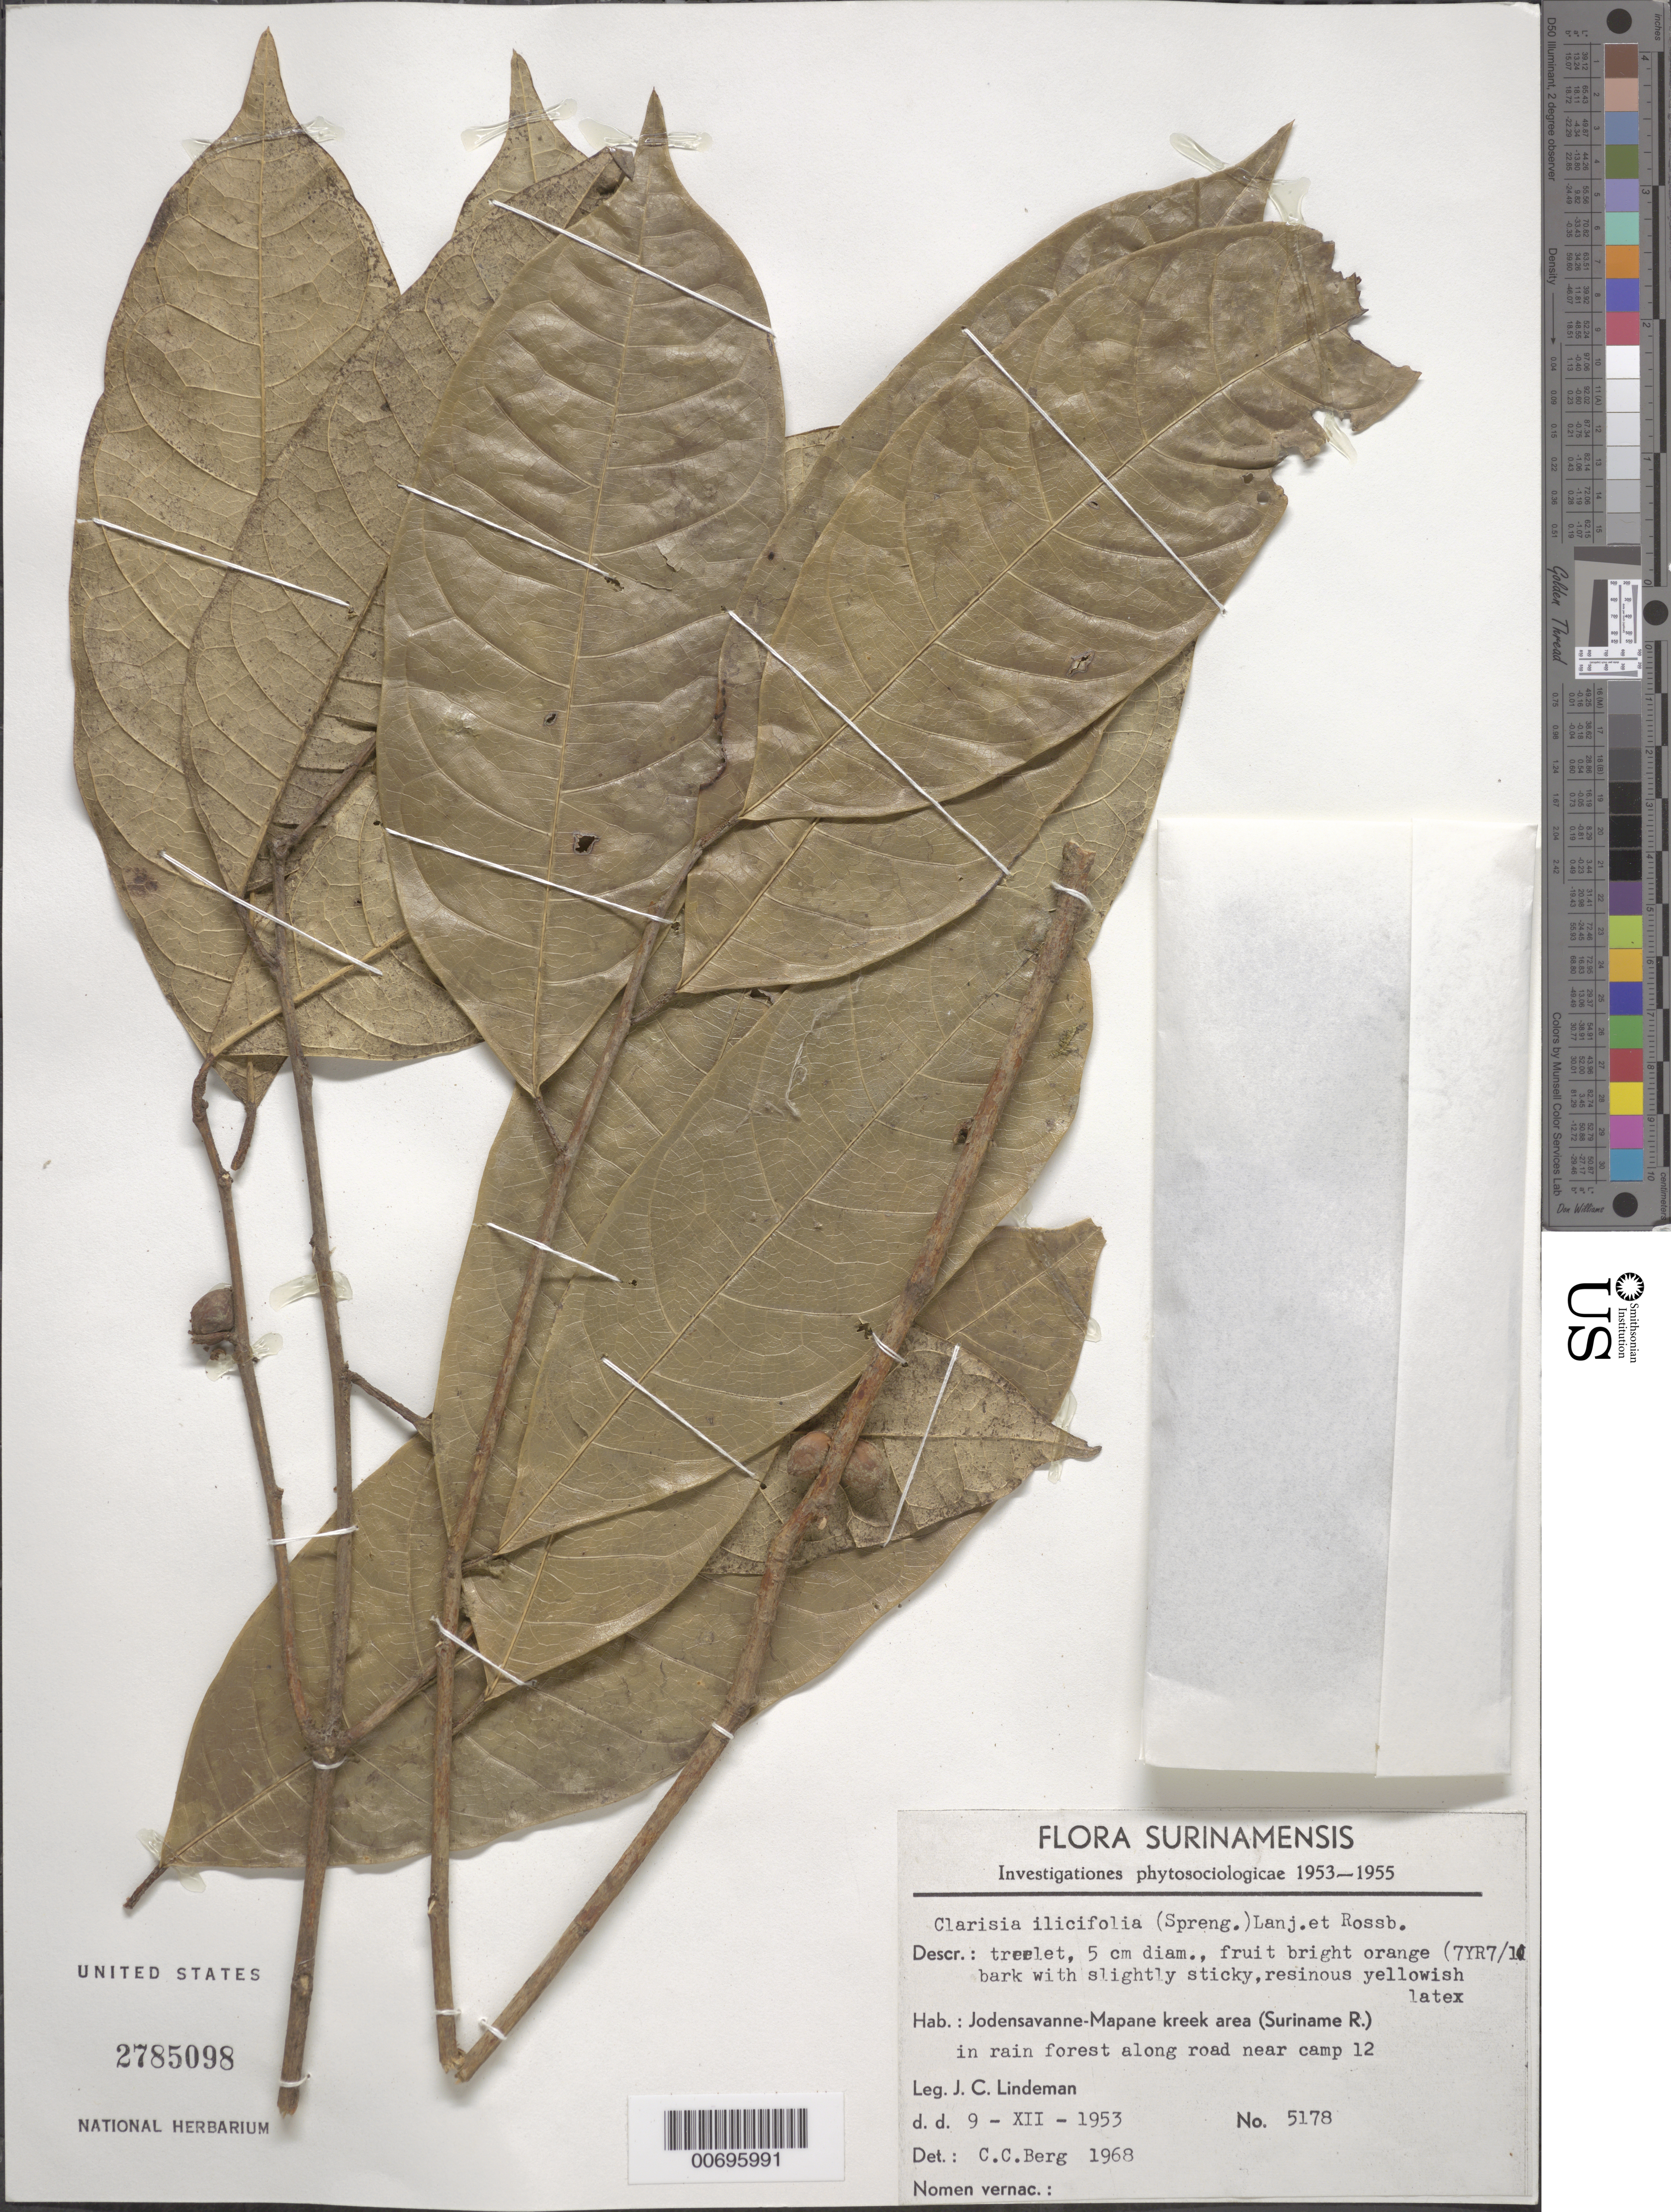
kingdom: Plantae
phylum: Tracheophyta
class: Magnoliopsida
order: Rosales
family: Moraceae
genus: Clarisia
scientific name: Clarisia ilicifolia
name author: (Spreng.) Lanj. & Rossberg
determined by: Berg, C. C.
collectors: J. C. Lindeman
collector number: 5178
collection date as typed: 9-Dec-53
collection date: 1953-12-09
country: Suriname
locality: Jodensavanne-Mapane kreek area (Suriname River), camp 12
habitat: Rain forest along road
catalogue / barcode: US 2785098